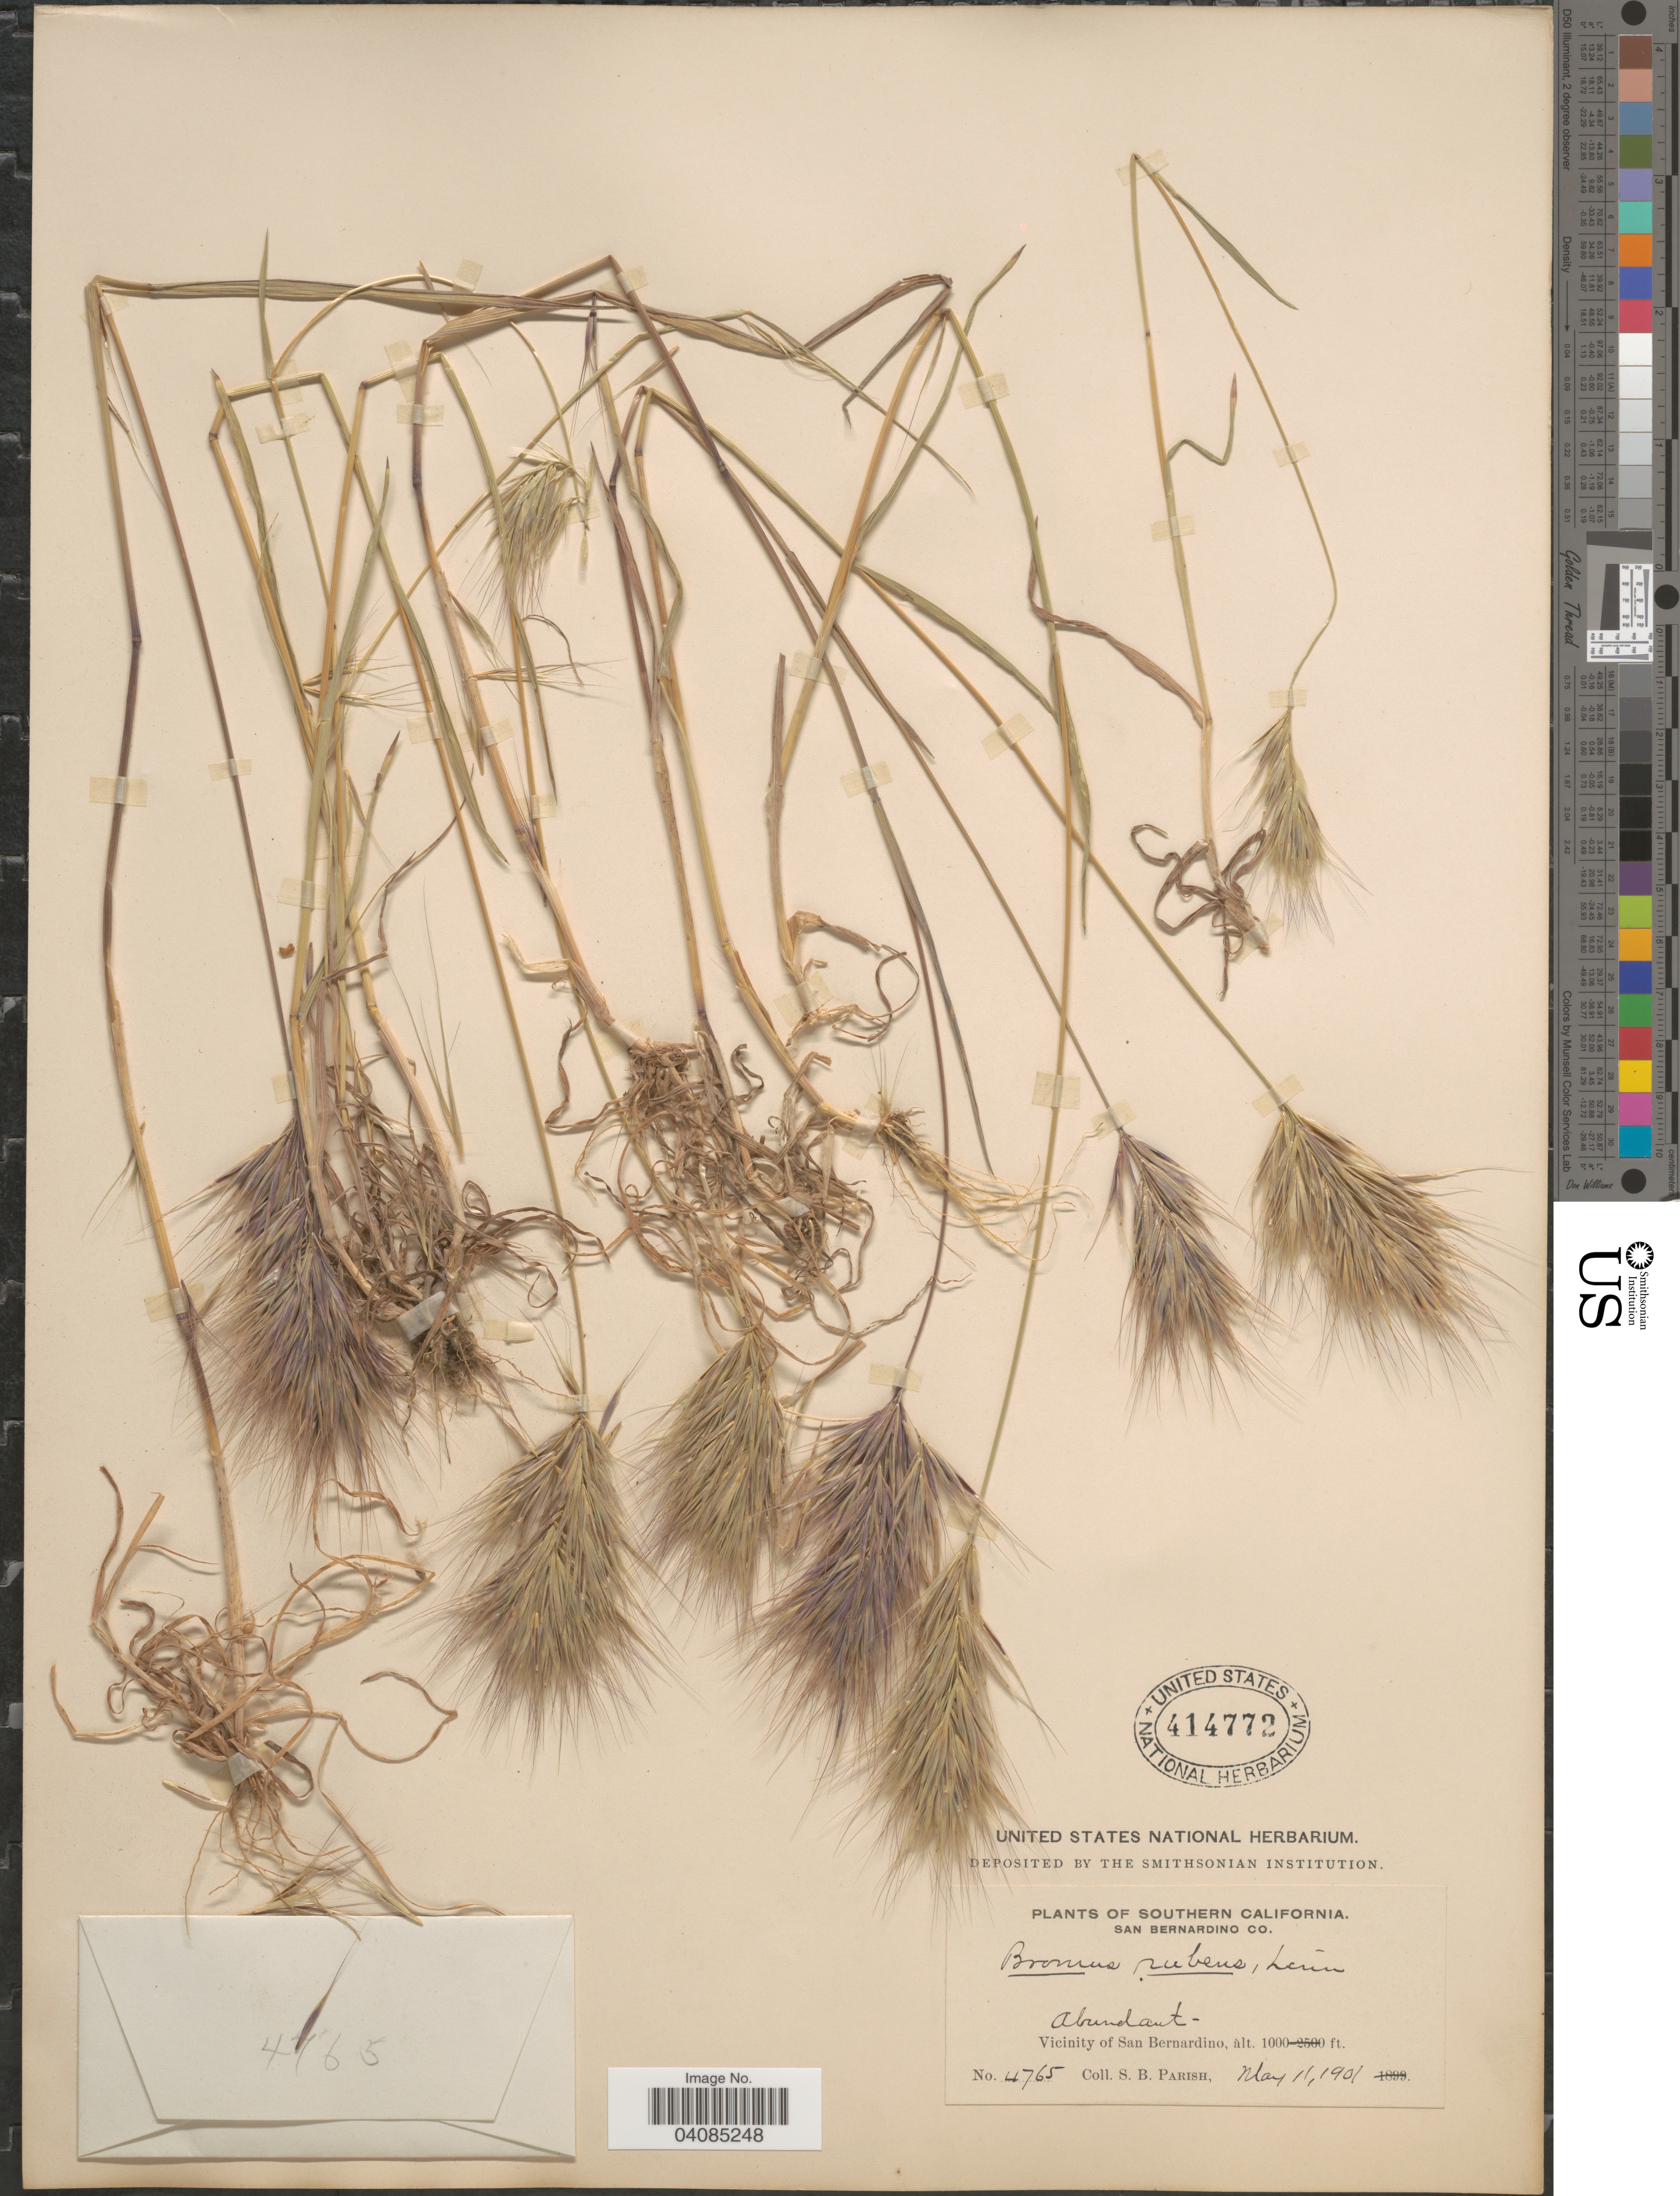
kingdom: Plantae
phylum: Tracheophyta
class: Liliopsida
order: Poales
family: Poaceae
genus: Bromus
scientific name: Bromus rubens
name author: L.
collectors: S. B. Parish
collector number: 4765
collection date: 1901-05-11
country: United States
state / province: California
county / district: San Bernardino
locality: Southern California. San Bernardino Co. Abundant. Vicinity of San Bernardino.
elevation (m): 305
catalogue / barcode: US 414772